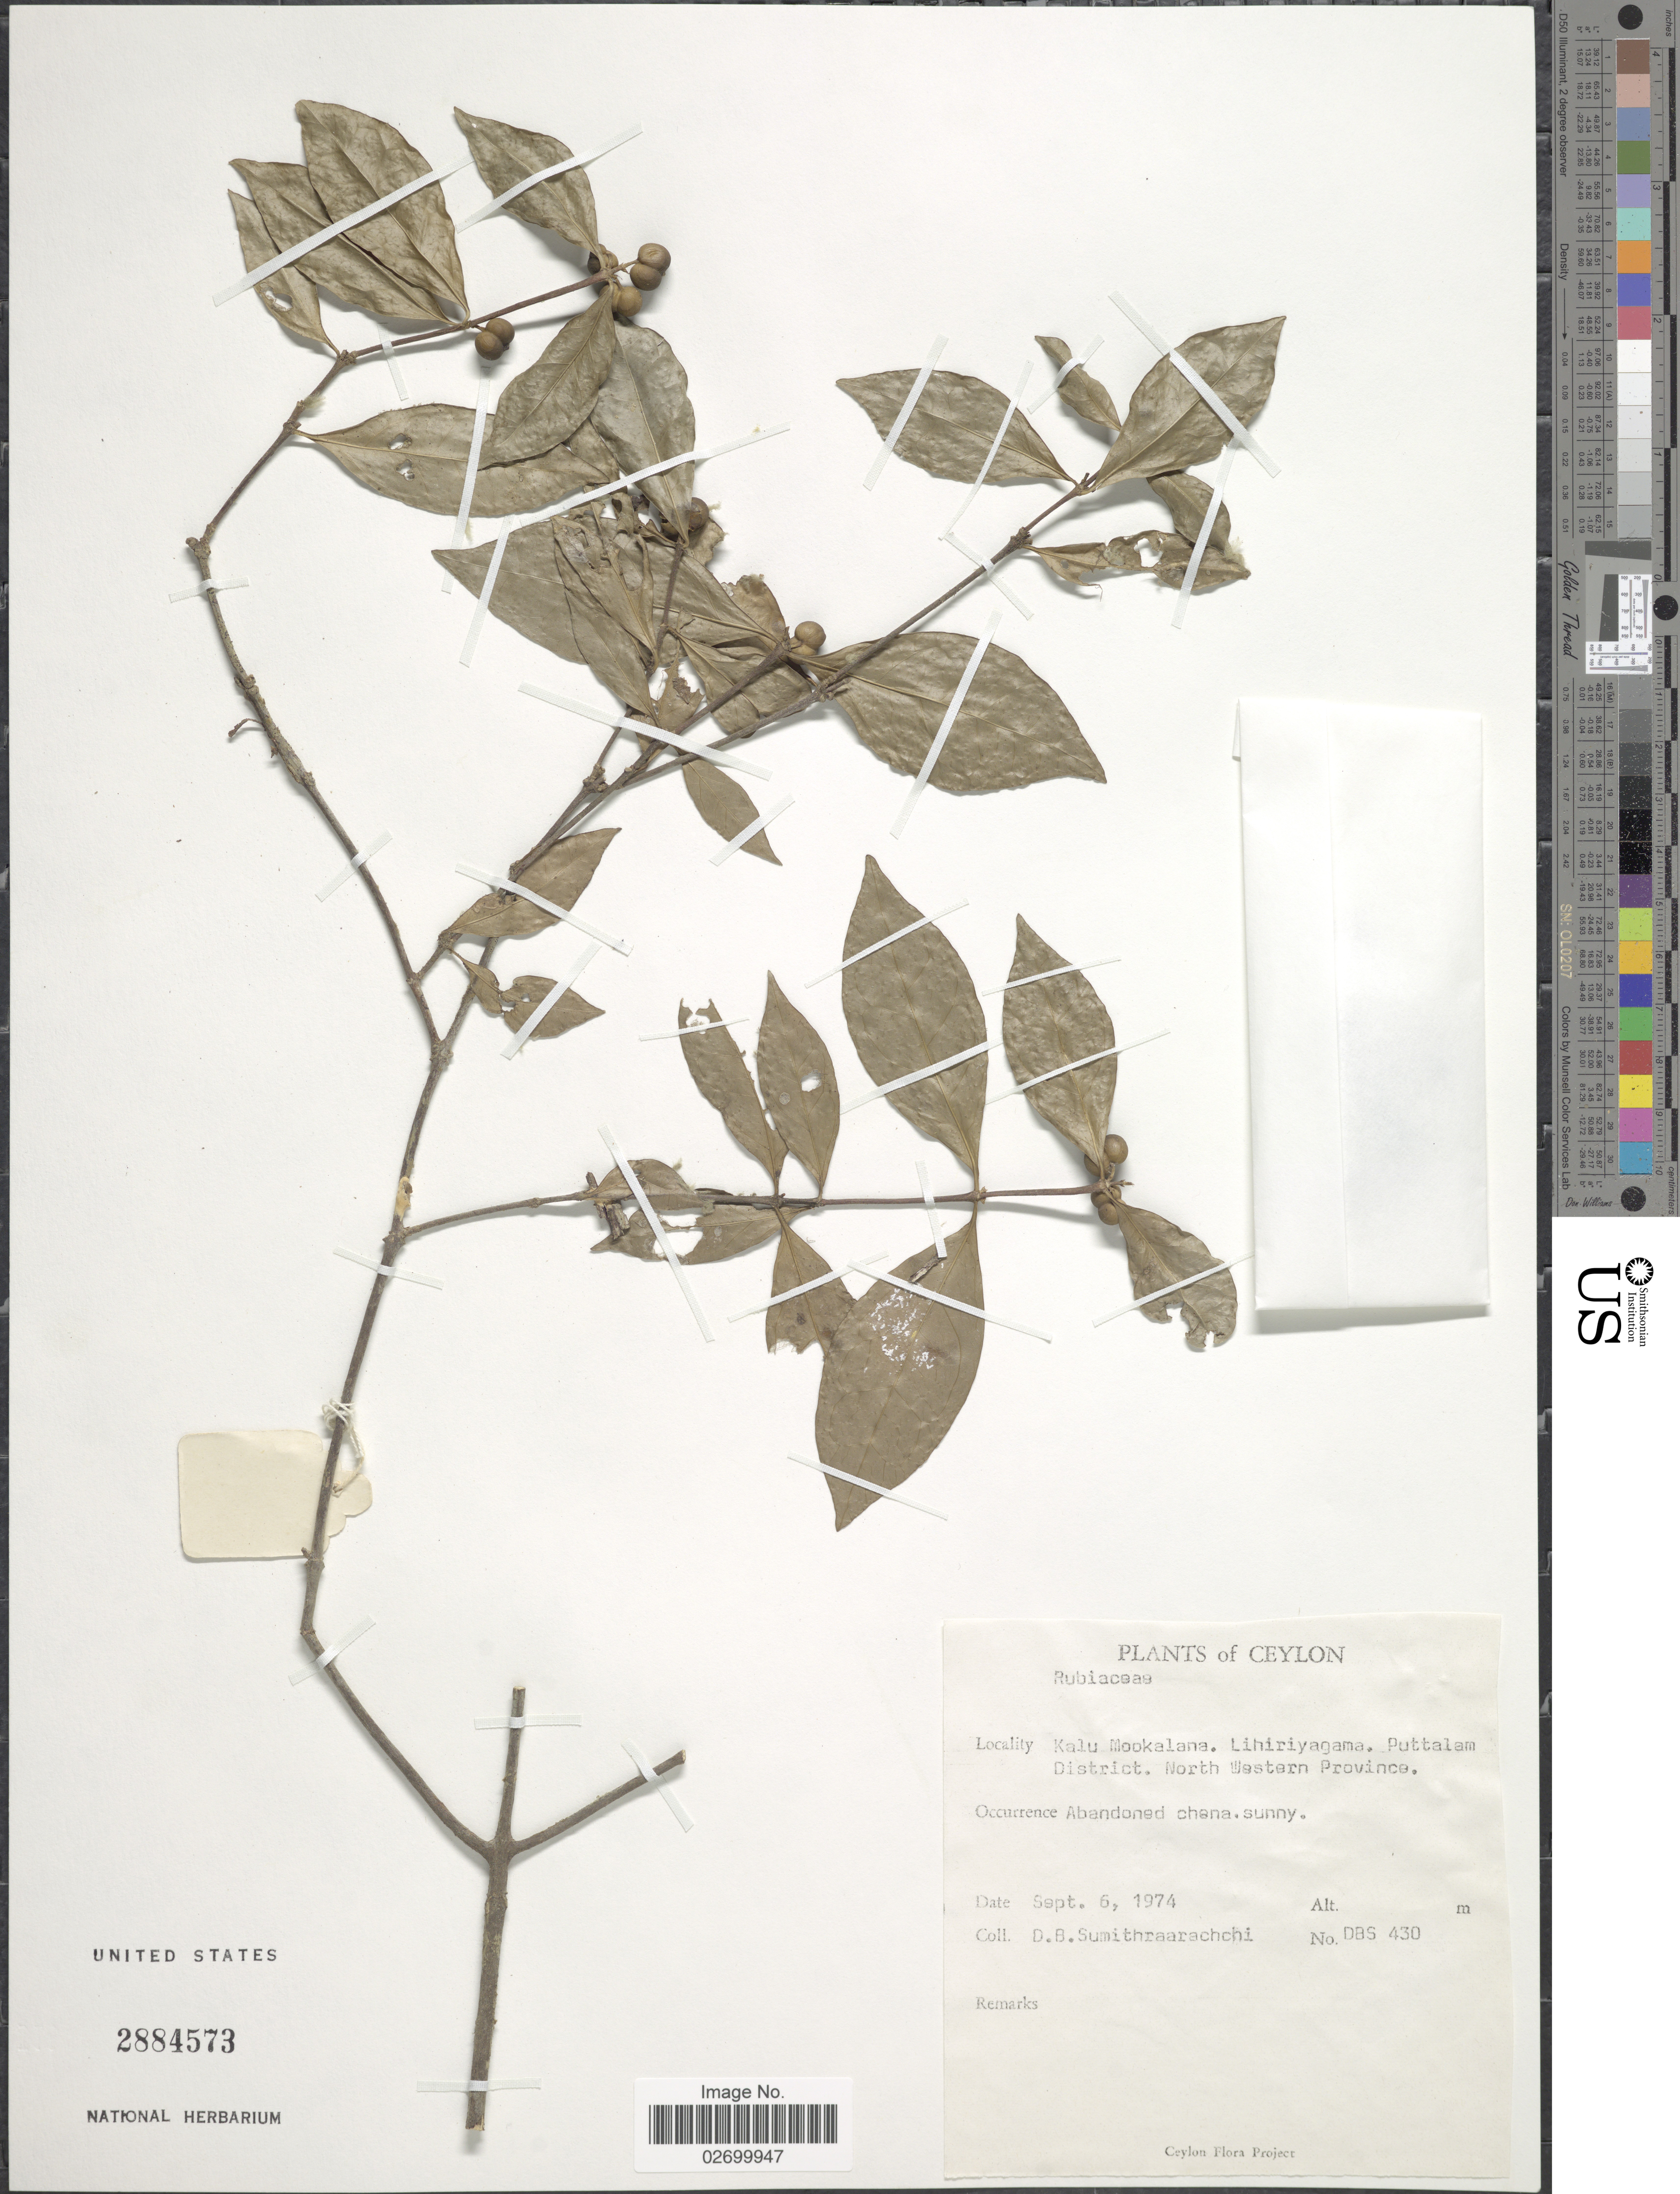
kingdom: Plantae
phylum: Tracheophyta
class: Magnoliopsida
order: Gentianales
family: Rubiaceae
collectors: D. B. Sumithraarachchi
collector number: DBS 430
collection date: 1974-09-06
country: Sri Lanka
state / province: North Western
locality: Ceylon. Kalu Mookalana. Lihiriyagama. Puttalam District.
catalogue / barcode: US 2884573